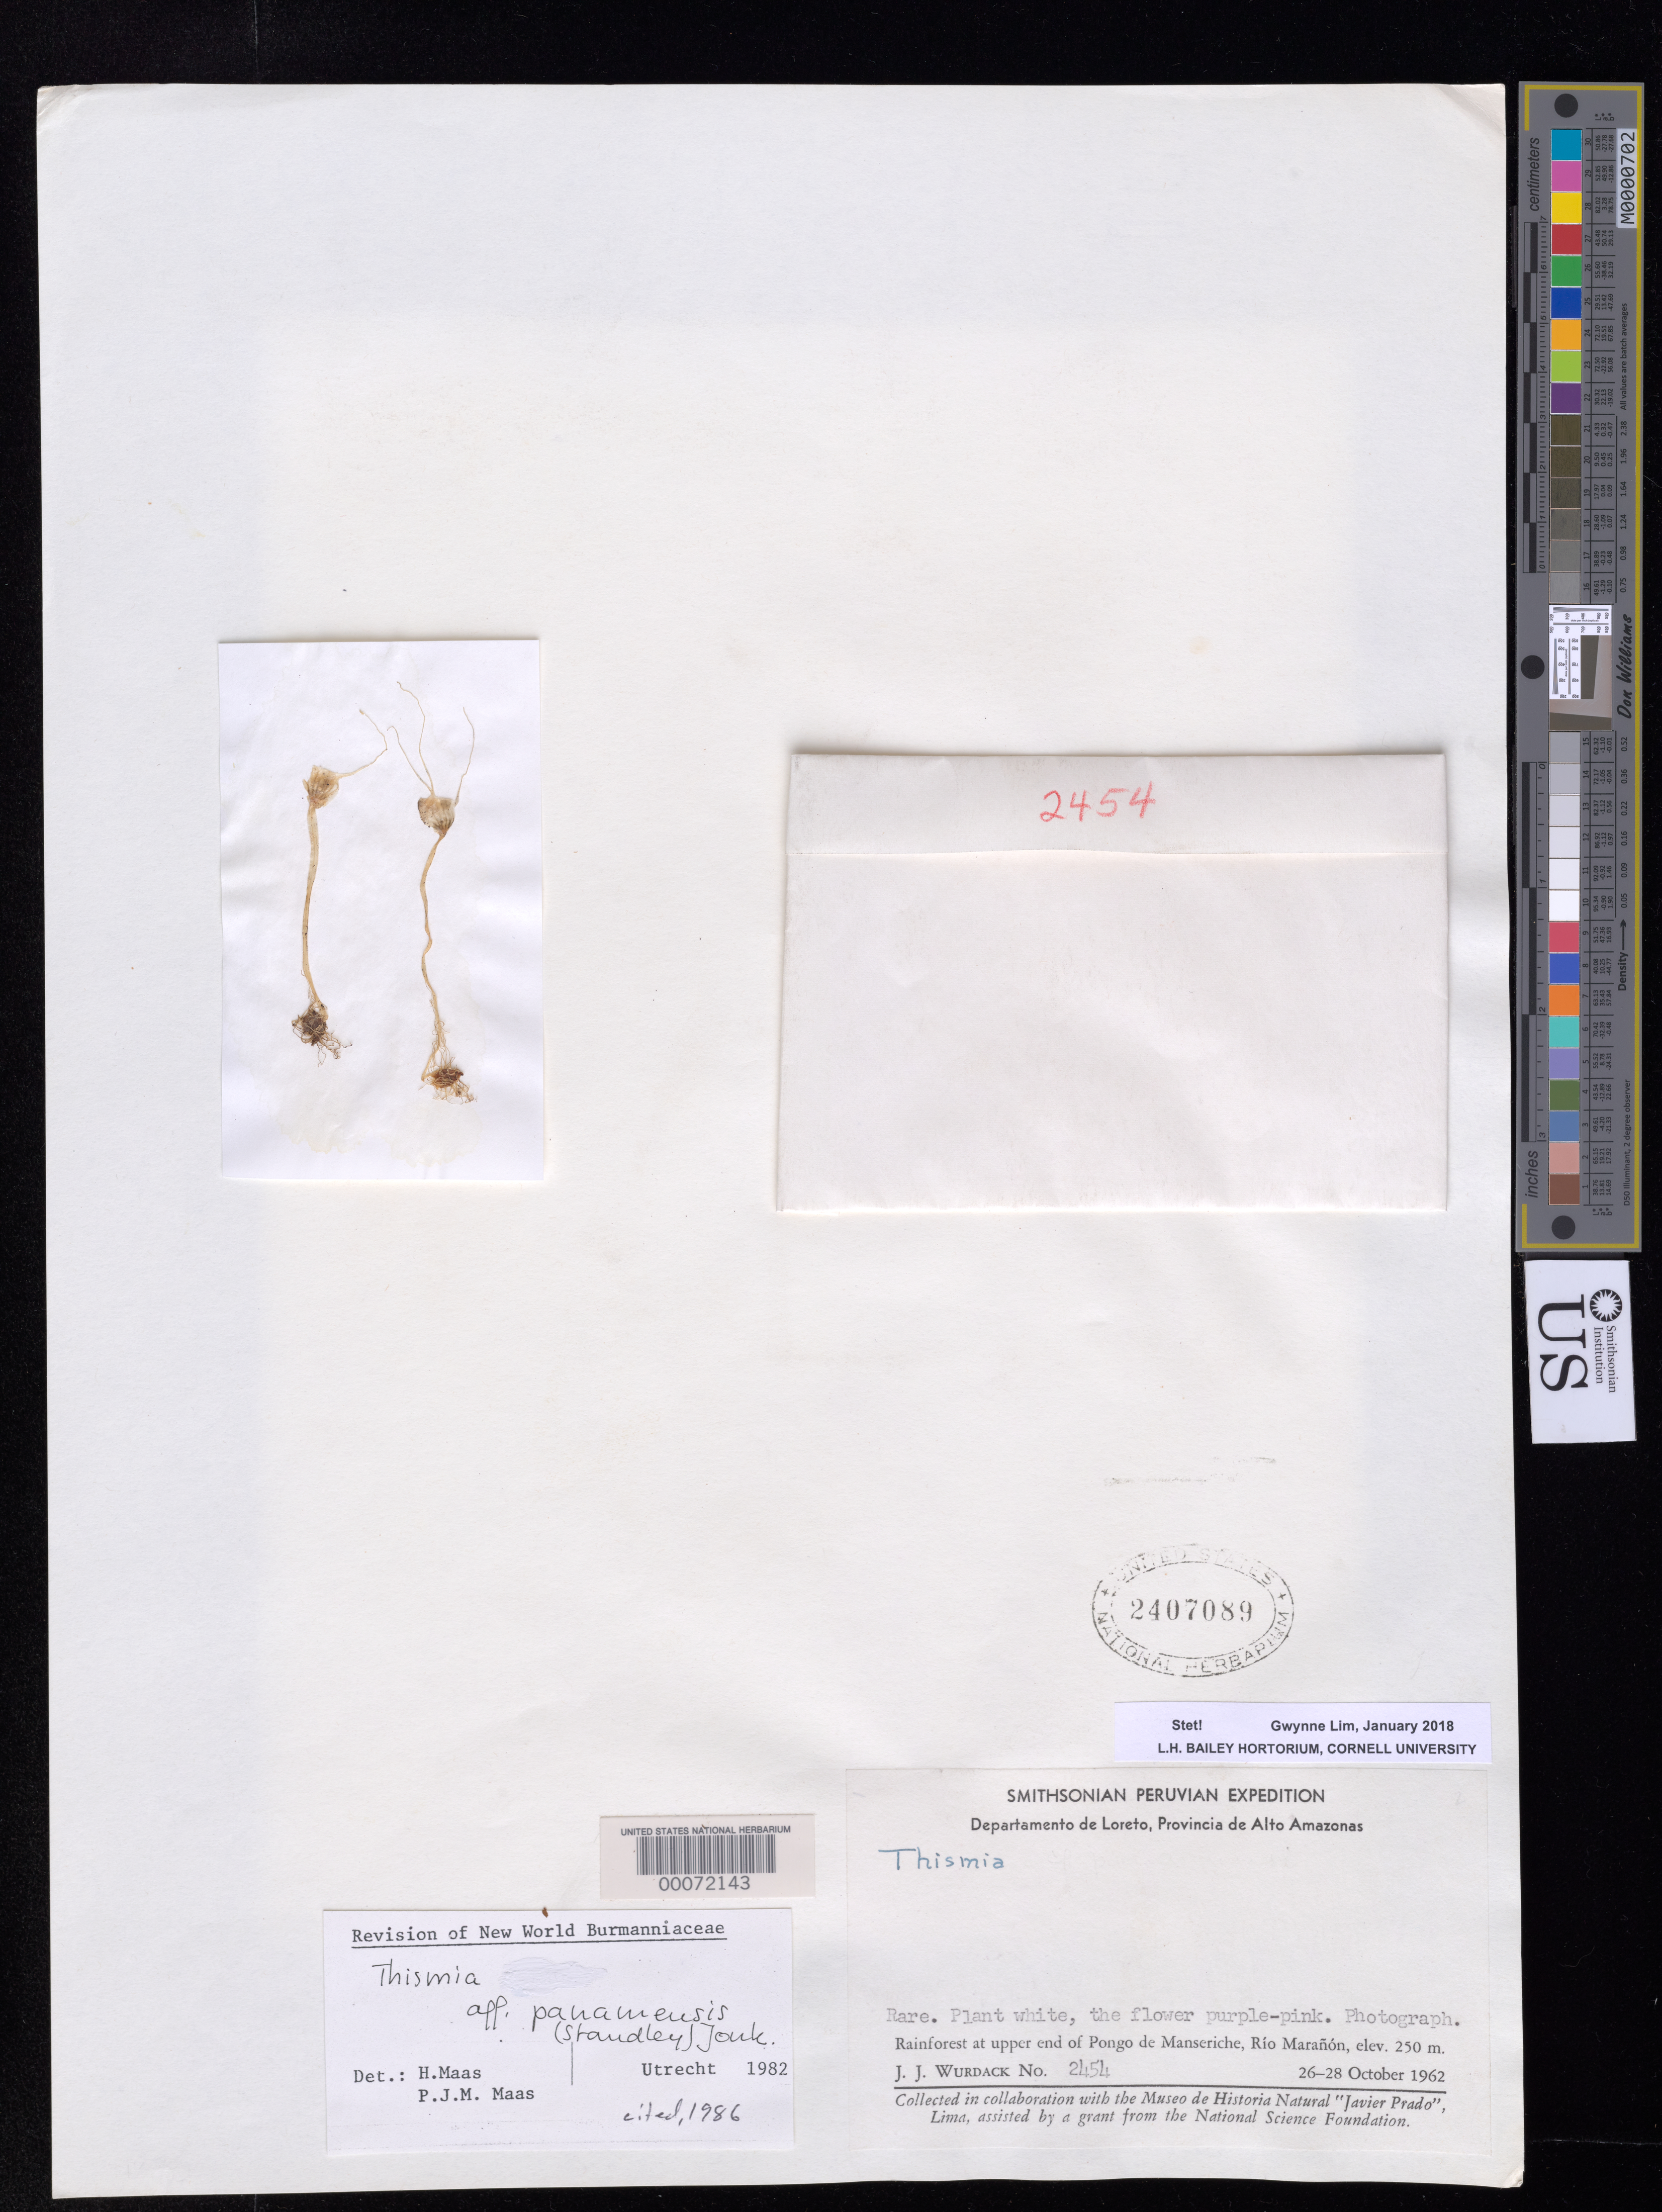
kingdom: Plantae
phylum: Tracheophyta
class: Liliopsida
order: Dioscoreales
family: Burmanniaceae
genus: Thismia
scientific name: Thismia sp.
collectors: J. J. Wurdack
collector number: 2454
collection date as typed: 26 Oct 1962 to 28 Oct 1962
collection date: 1962-10-26/1962-10-28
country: Peru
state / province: Loreto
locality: Rainforest at upper end of pongo de manseriche, rio maranon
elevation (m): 250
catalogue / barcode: US 2407089